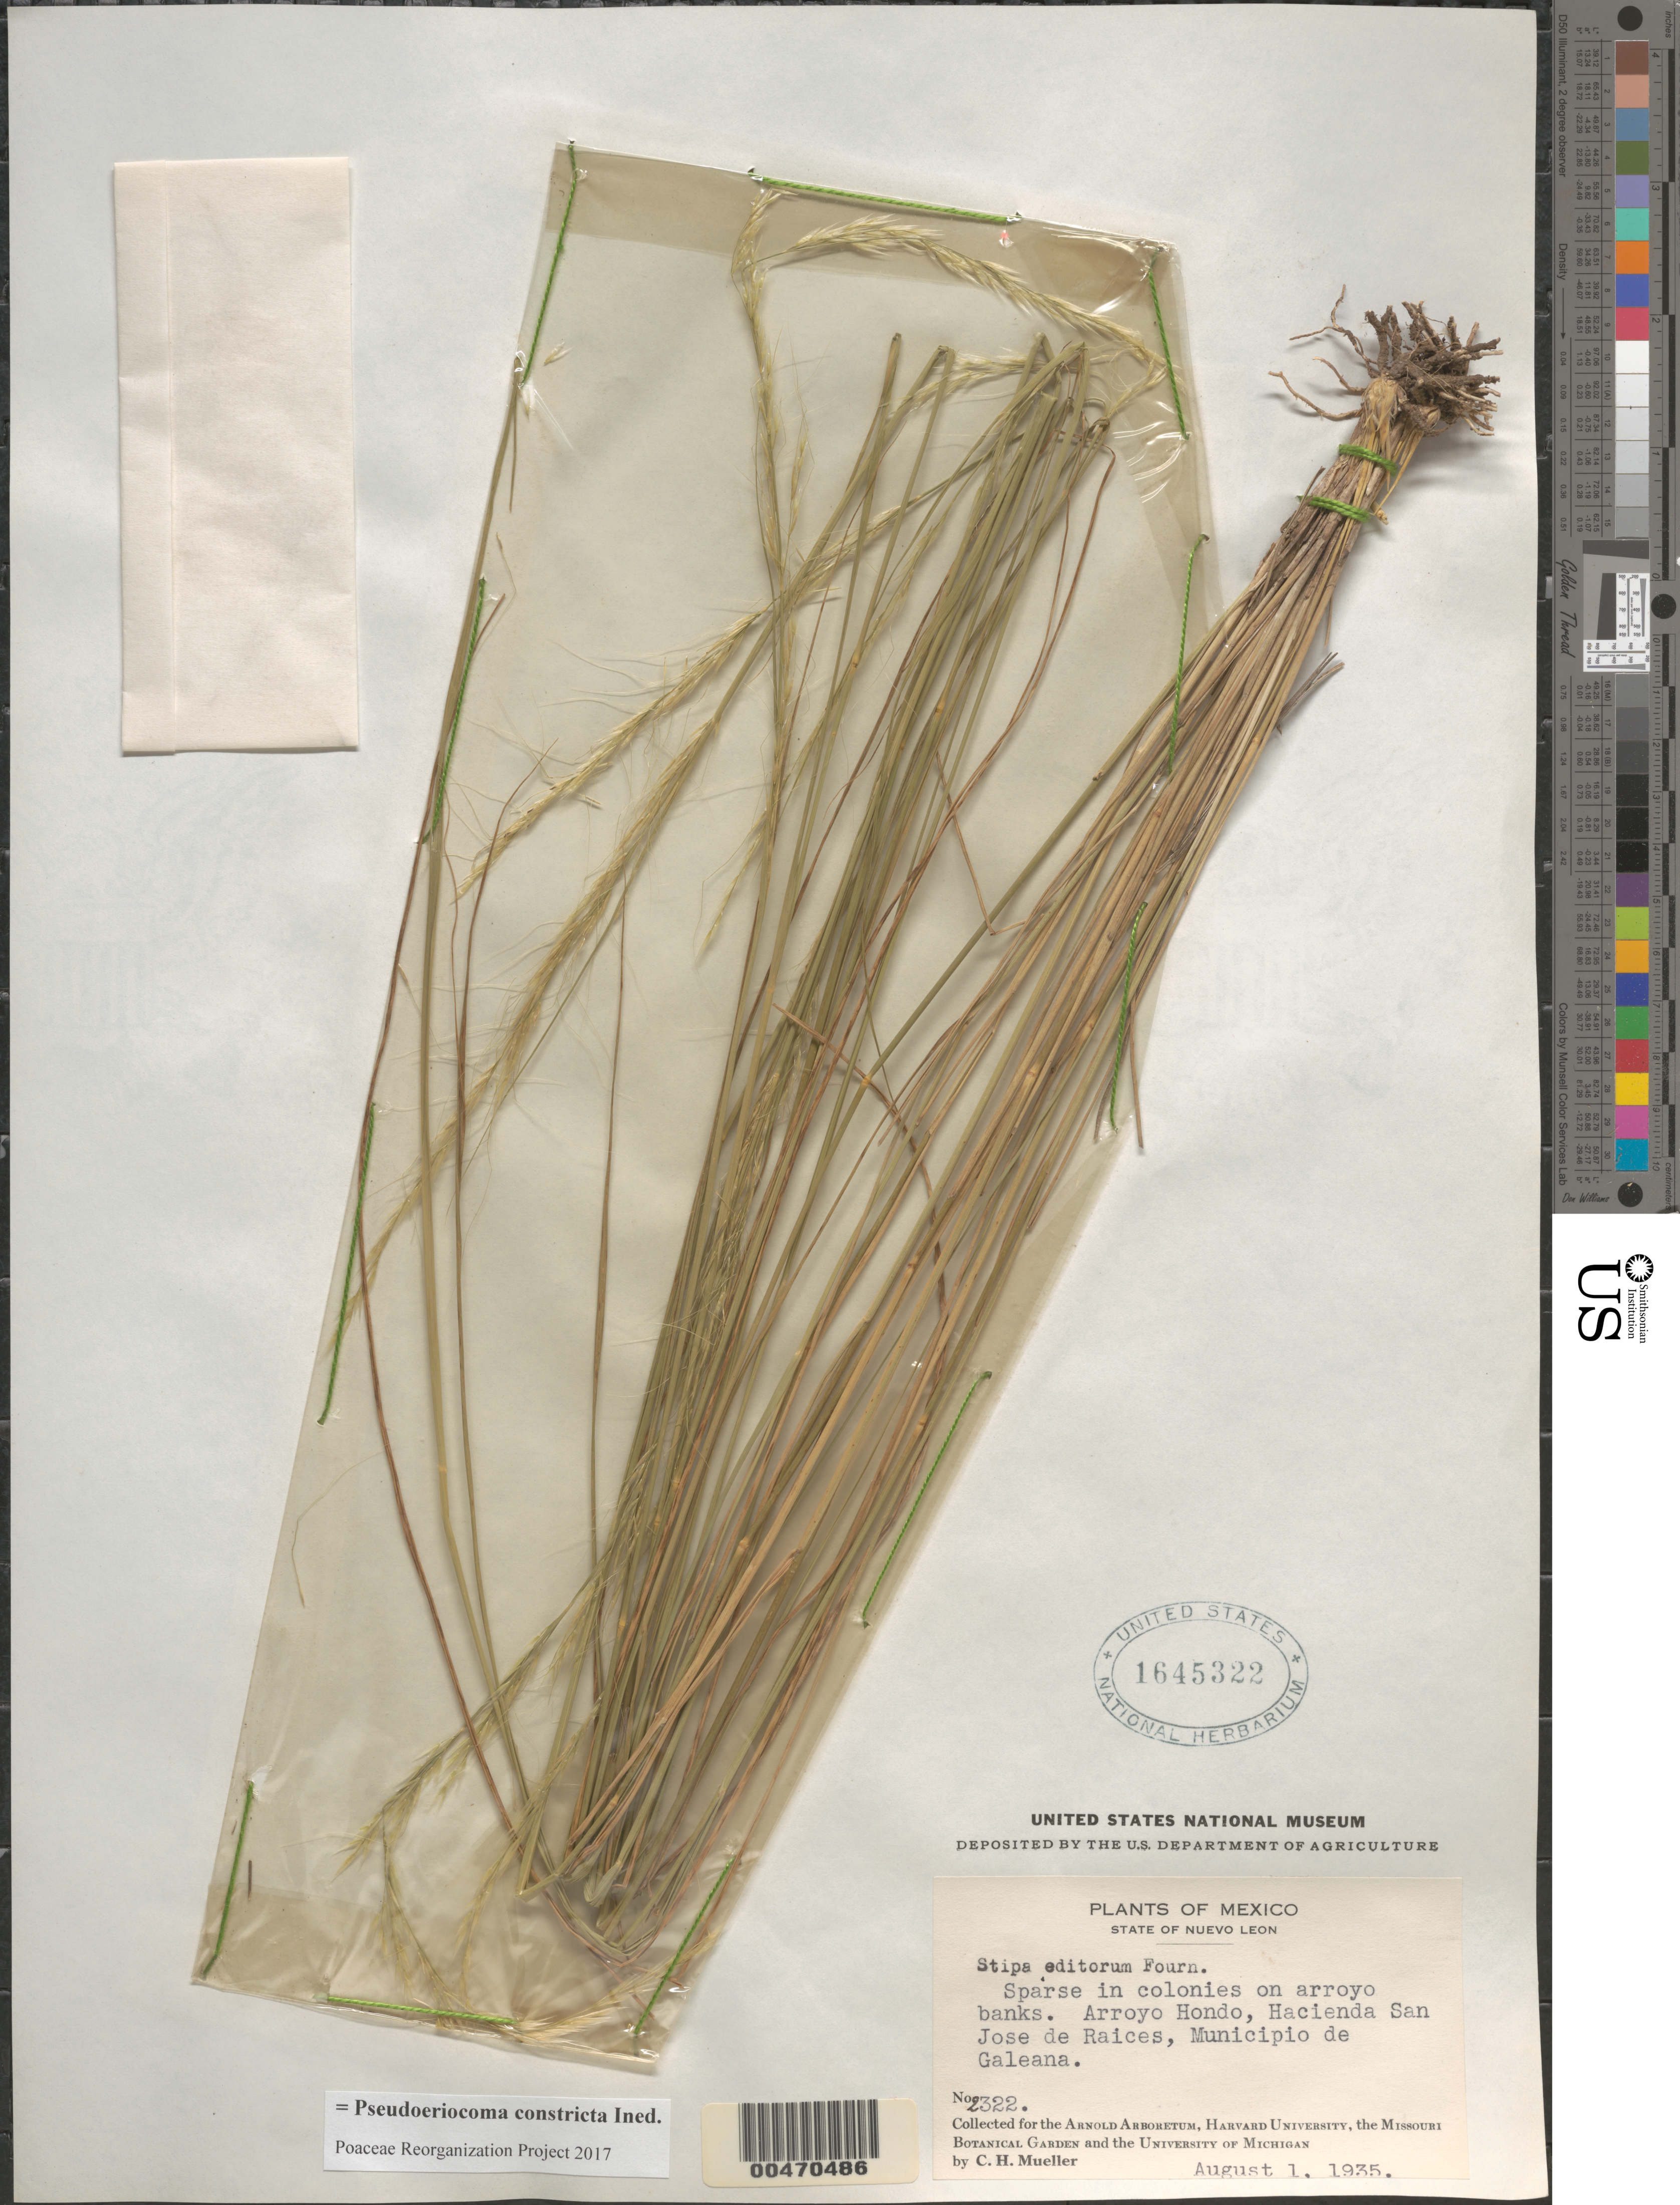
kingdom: Plantae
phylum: Tracheophyta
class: Liliopsida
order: Poales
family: Poaceae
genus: Pseudoeriocoma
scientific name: Pseudoeriocoma constricta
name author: (Kunth) Romasch.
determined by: Poaceae Reorganization Project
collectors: C. H. Muller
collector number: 2322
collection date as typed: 1 Aug 1935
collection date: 1935-08-01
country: Mexico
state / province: Nuevo León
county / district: Galeana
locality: Arroyo Hondo, Hacienda San Jose de Raices.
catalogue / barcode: US 1645322